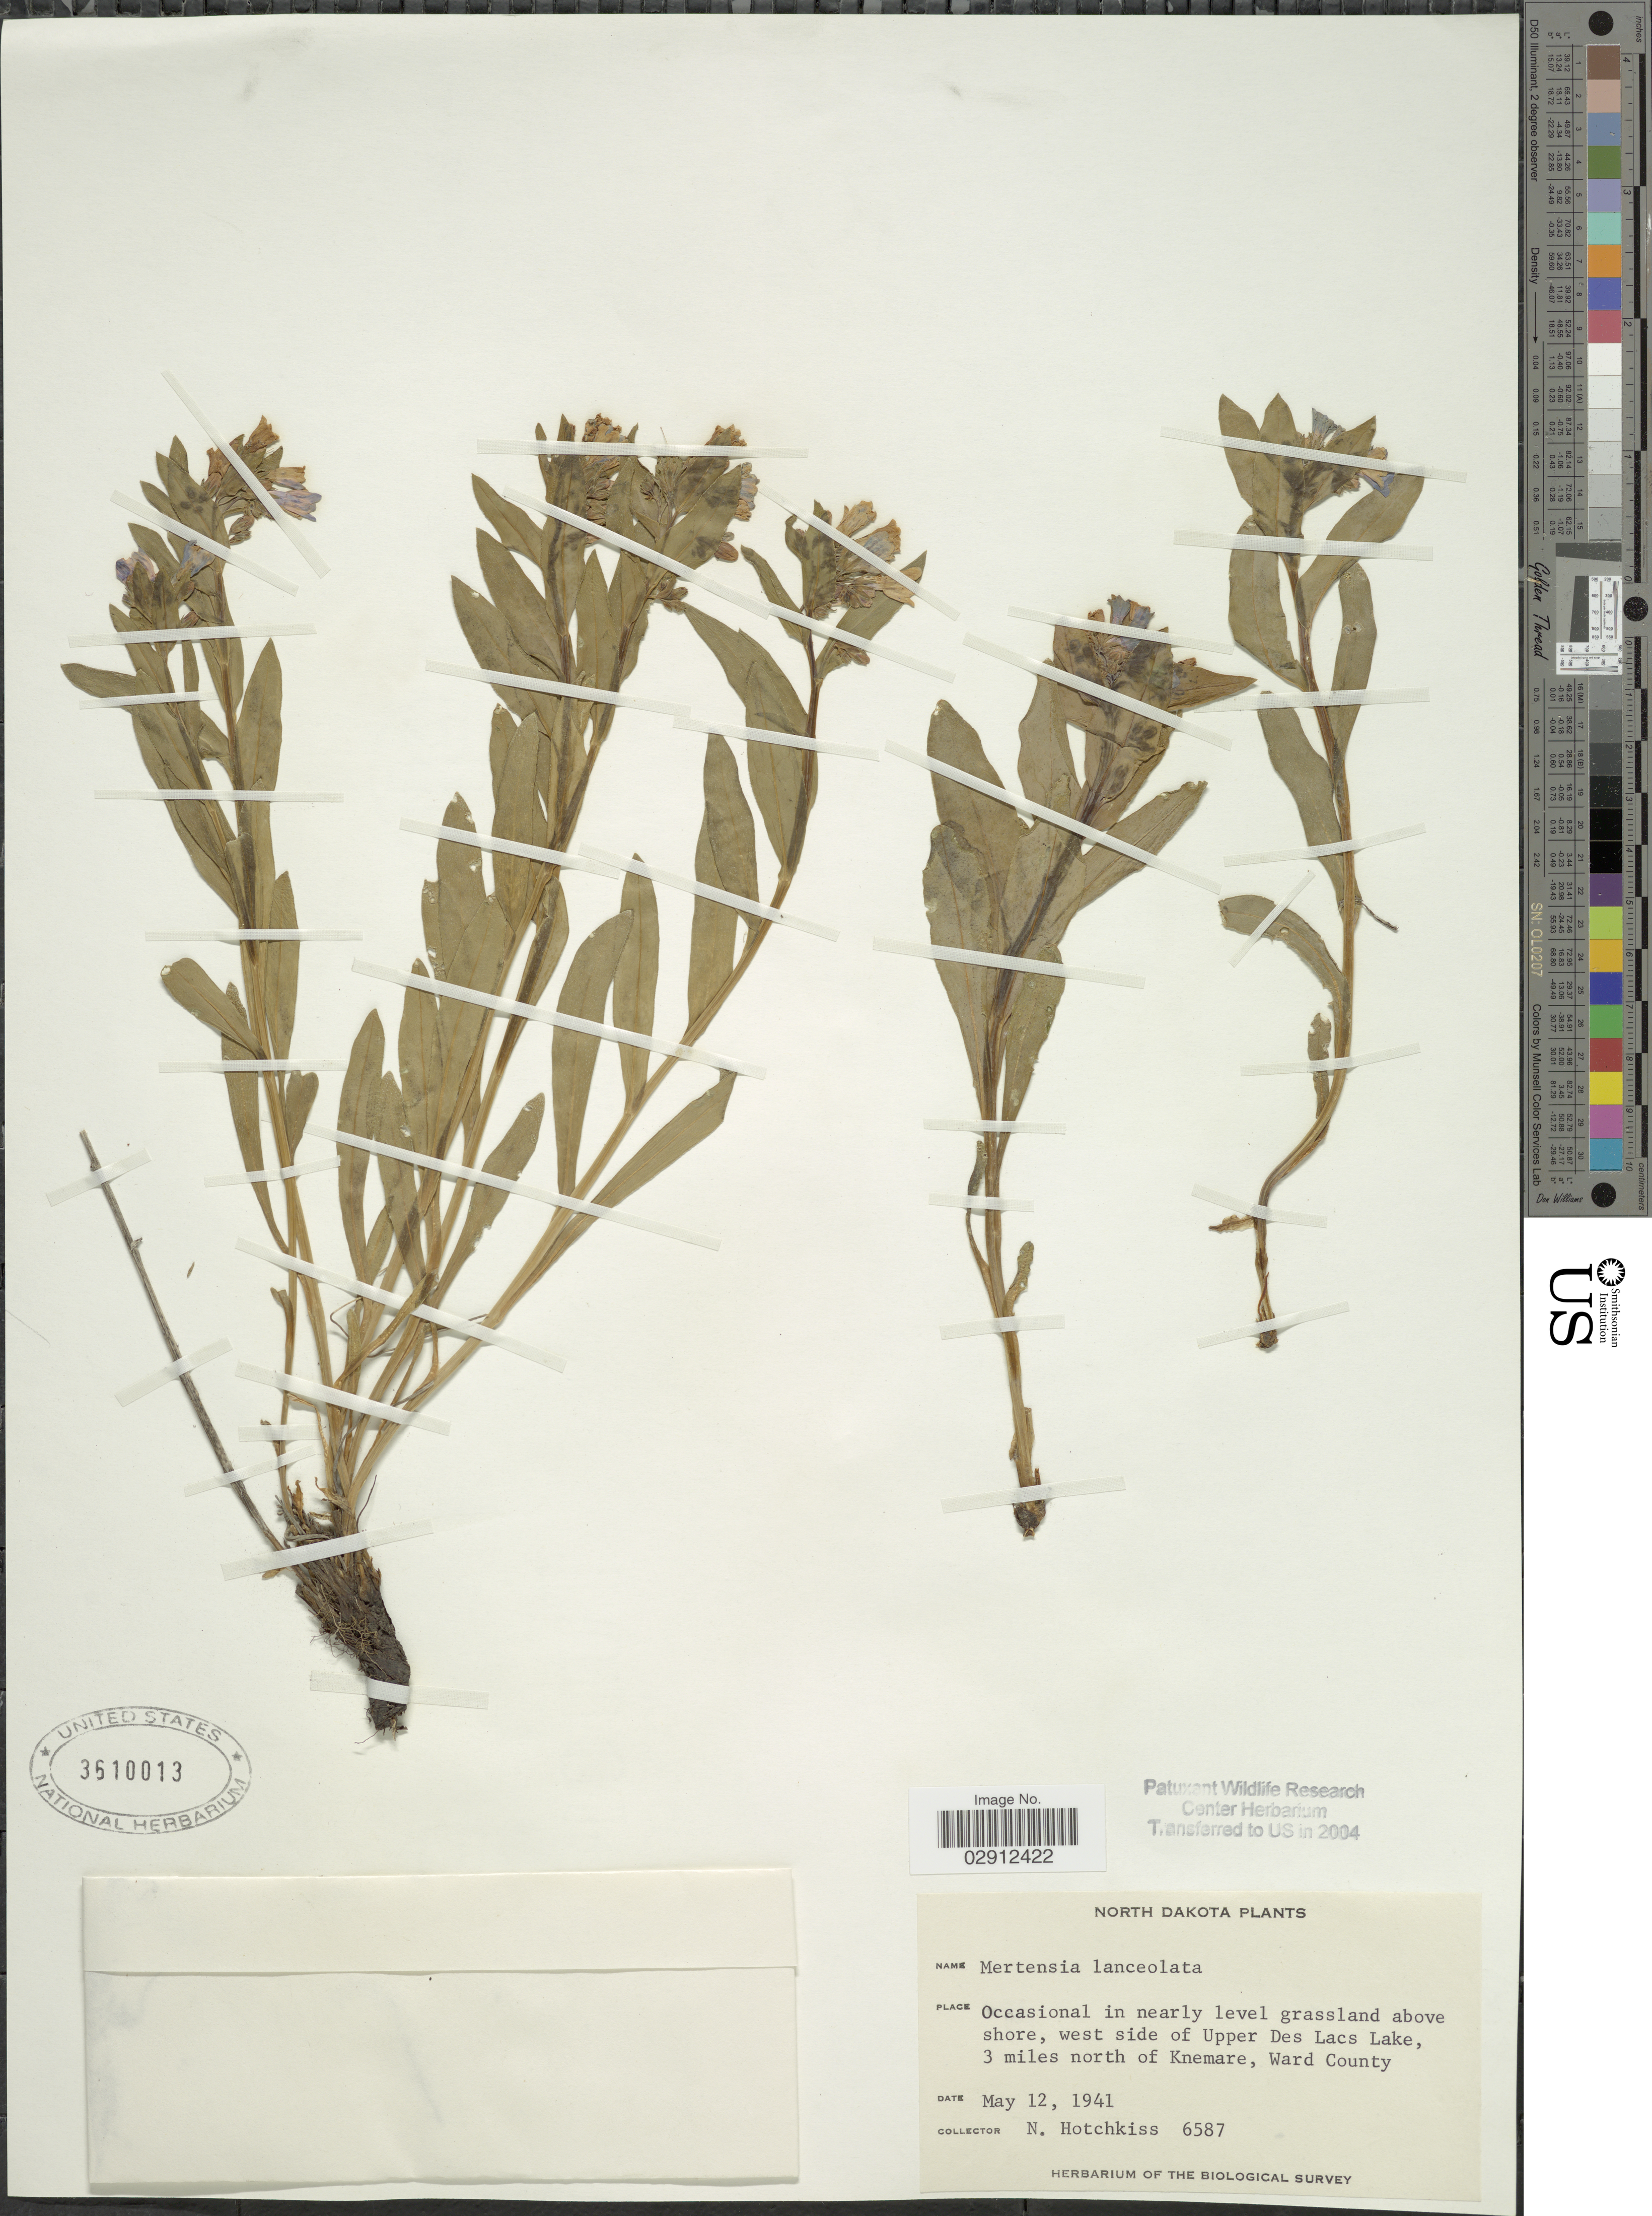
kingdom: Plantae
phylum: Tracheophyta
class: Magnoliopsida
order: Boraginales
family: Boraginaceae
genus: Mertensia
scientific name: Mertensia lanceolata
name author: (Pursh) DC. ex A. DC.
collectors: N. Hotchkiss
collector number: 6587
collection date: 1941-05-12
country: United States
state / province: North Dakota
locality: West side of Upper Des Lacs Lake, 3 miles north of Knemare, Ward County.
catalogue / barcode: US 3610013